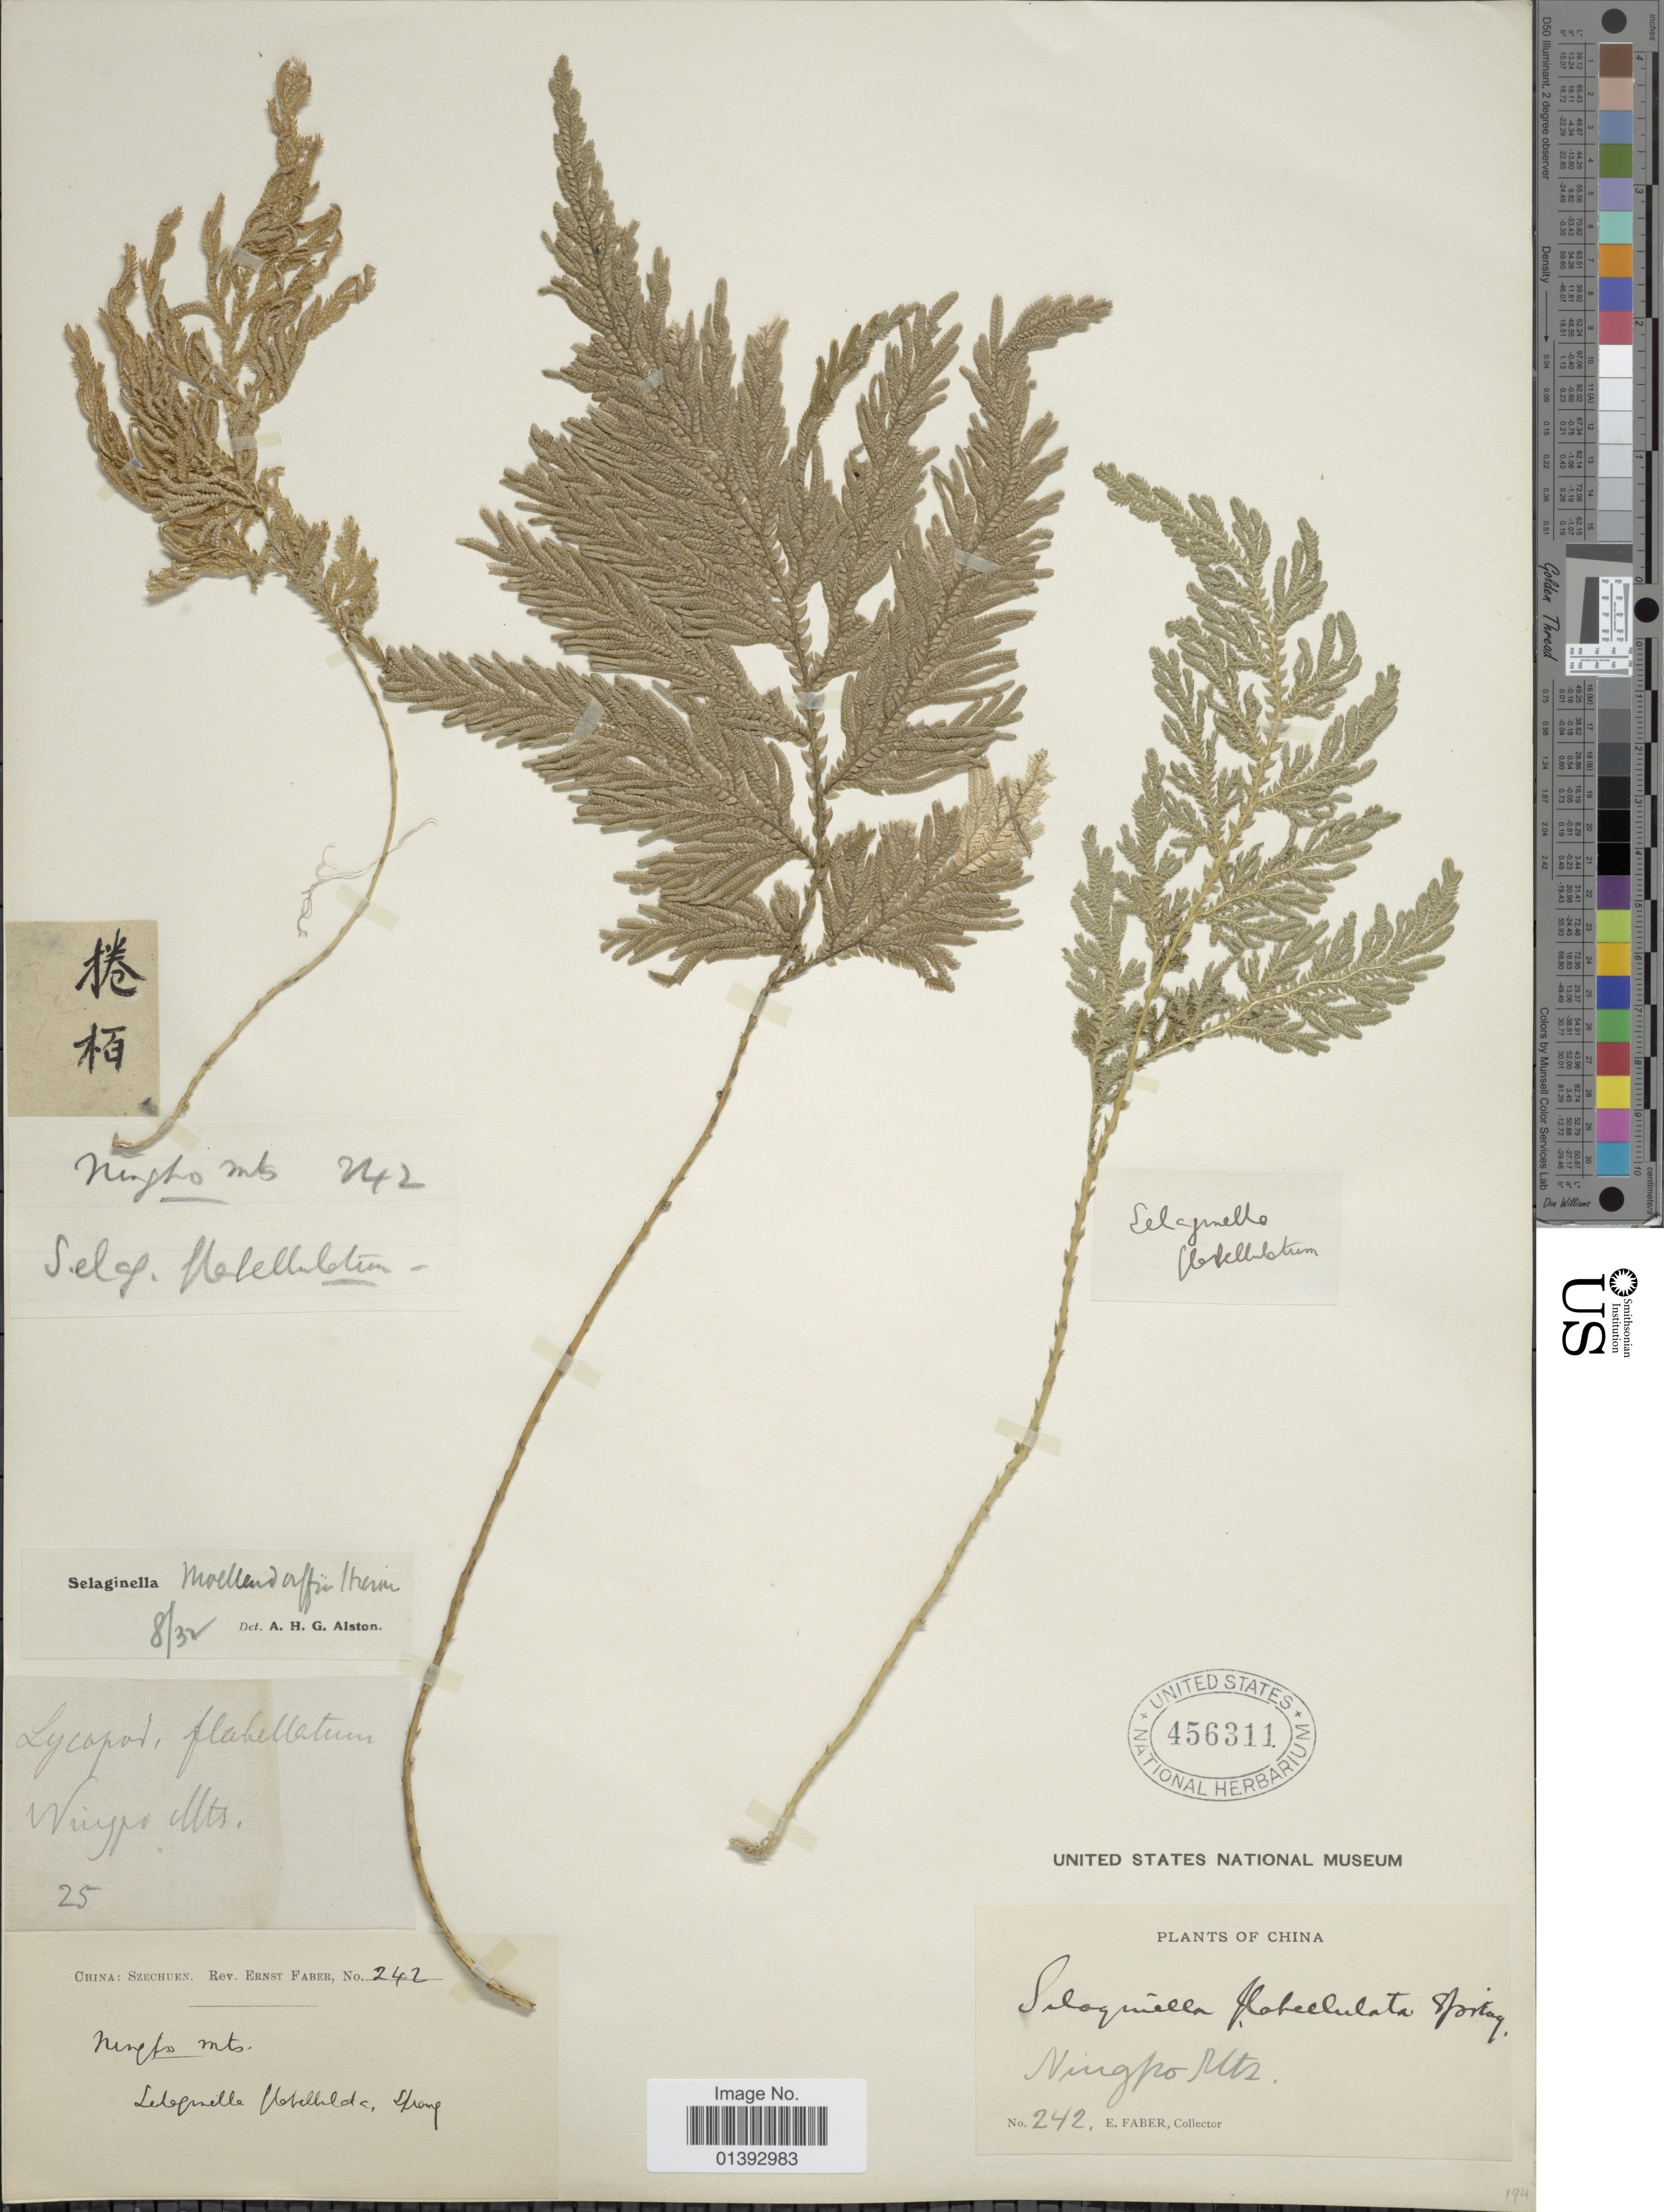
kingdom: Plantae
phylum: Tracheophyta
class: Lycopodiopsida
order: Selaginellales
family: Selaginellaceae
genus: Selaginella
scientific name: Selaginella moellendorffii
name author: Hieron.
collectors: E. Faber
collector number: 242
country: China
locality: Ningpo Mts., Sichuan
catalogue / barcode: US 456311